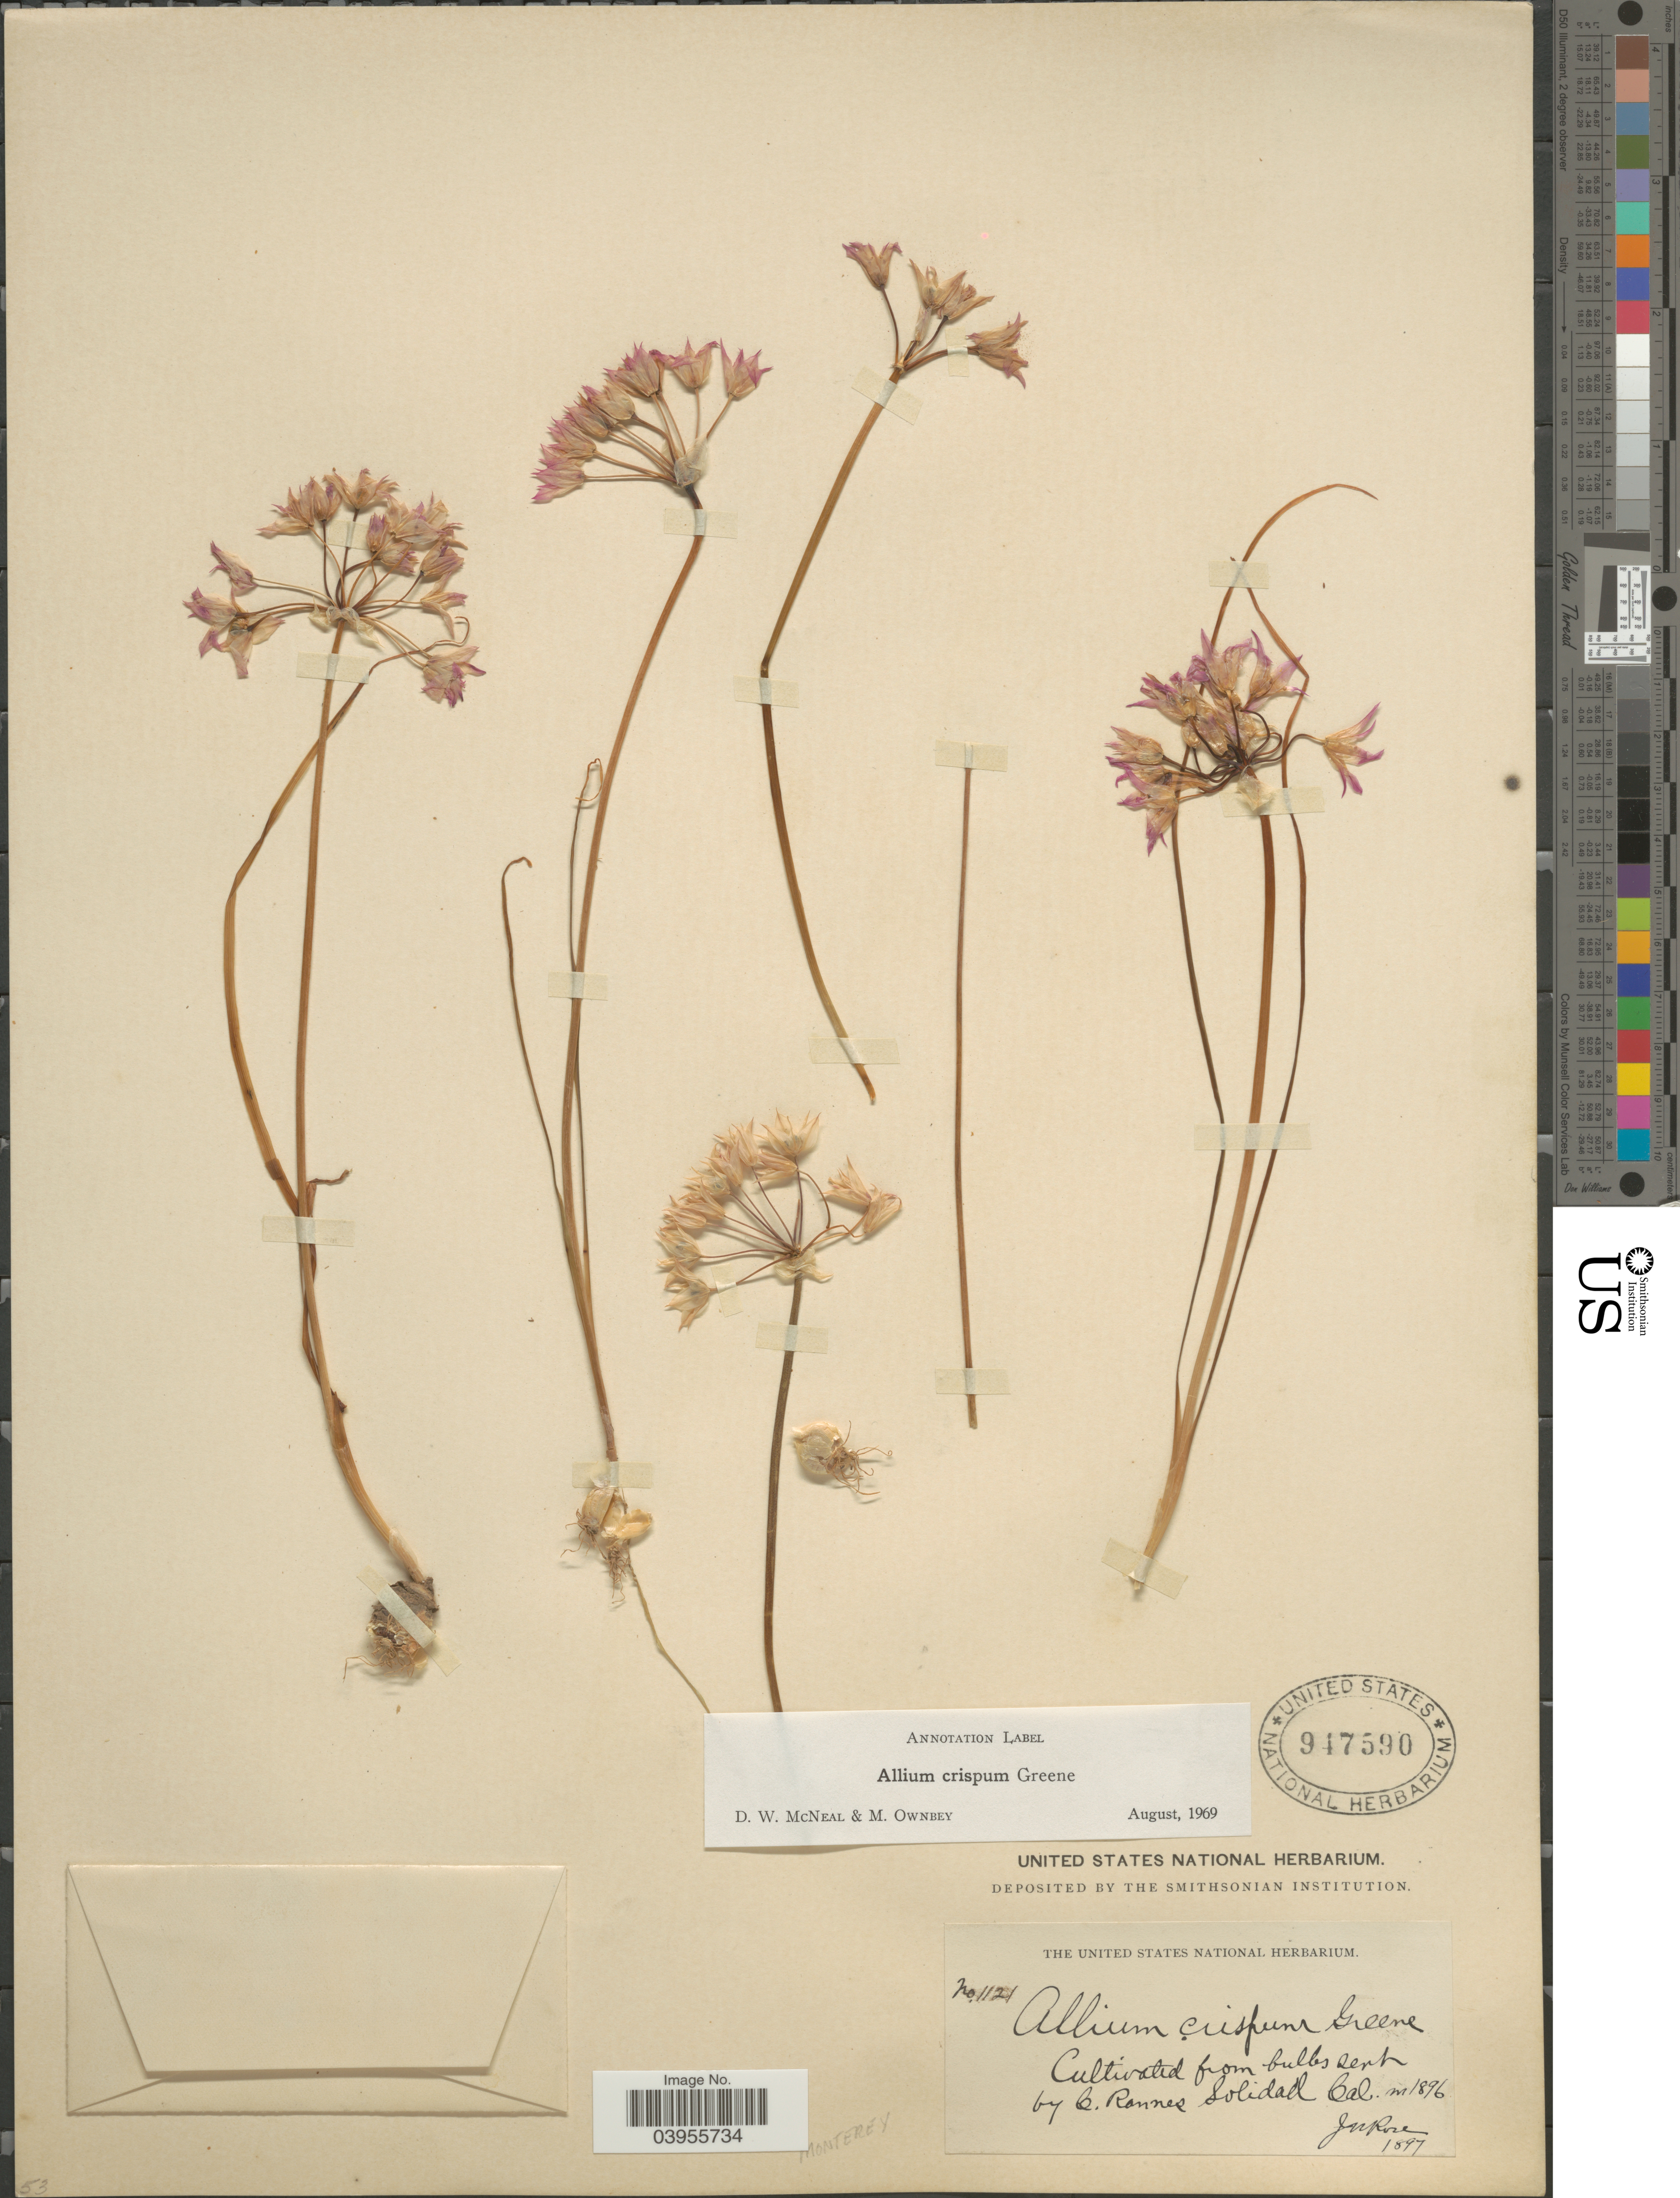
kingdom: Plantae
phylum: Tracheophyta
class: Liliopsida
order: Asparagales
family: Amaryllidaceae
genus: Allium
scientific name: Allium crispum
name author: Greene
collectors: J. N. Rose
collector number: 1121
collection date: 1897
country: United States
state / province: California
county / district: Monterey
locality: Monterey, Solidad.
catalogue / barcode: US 947590